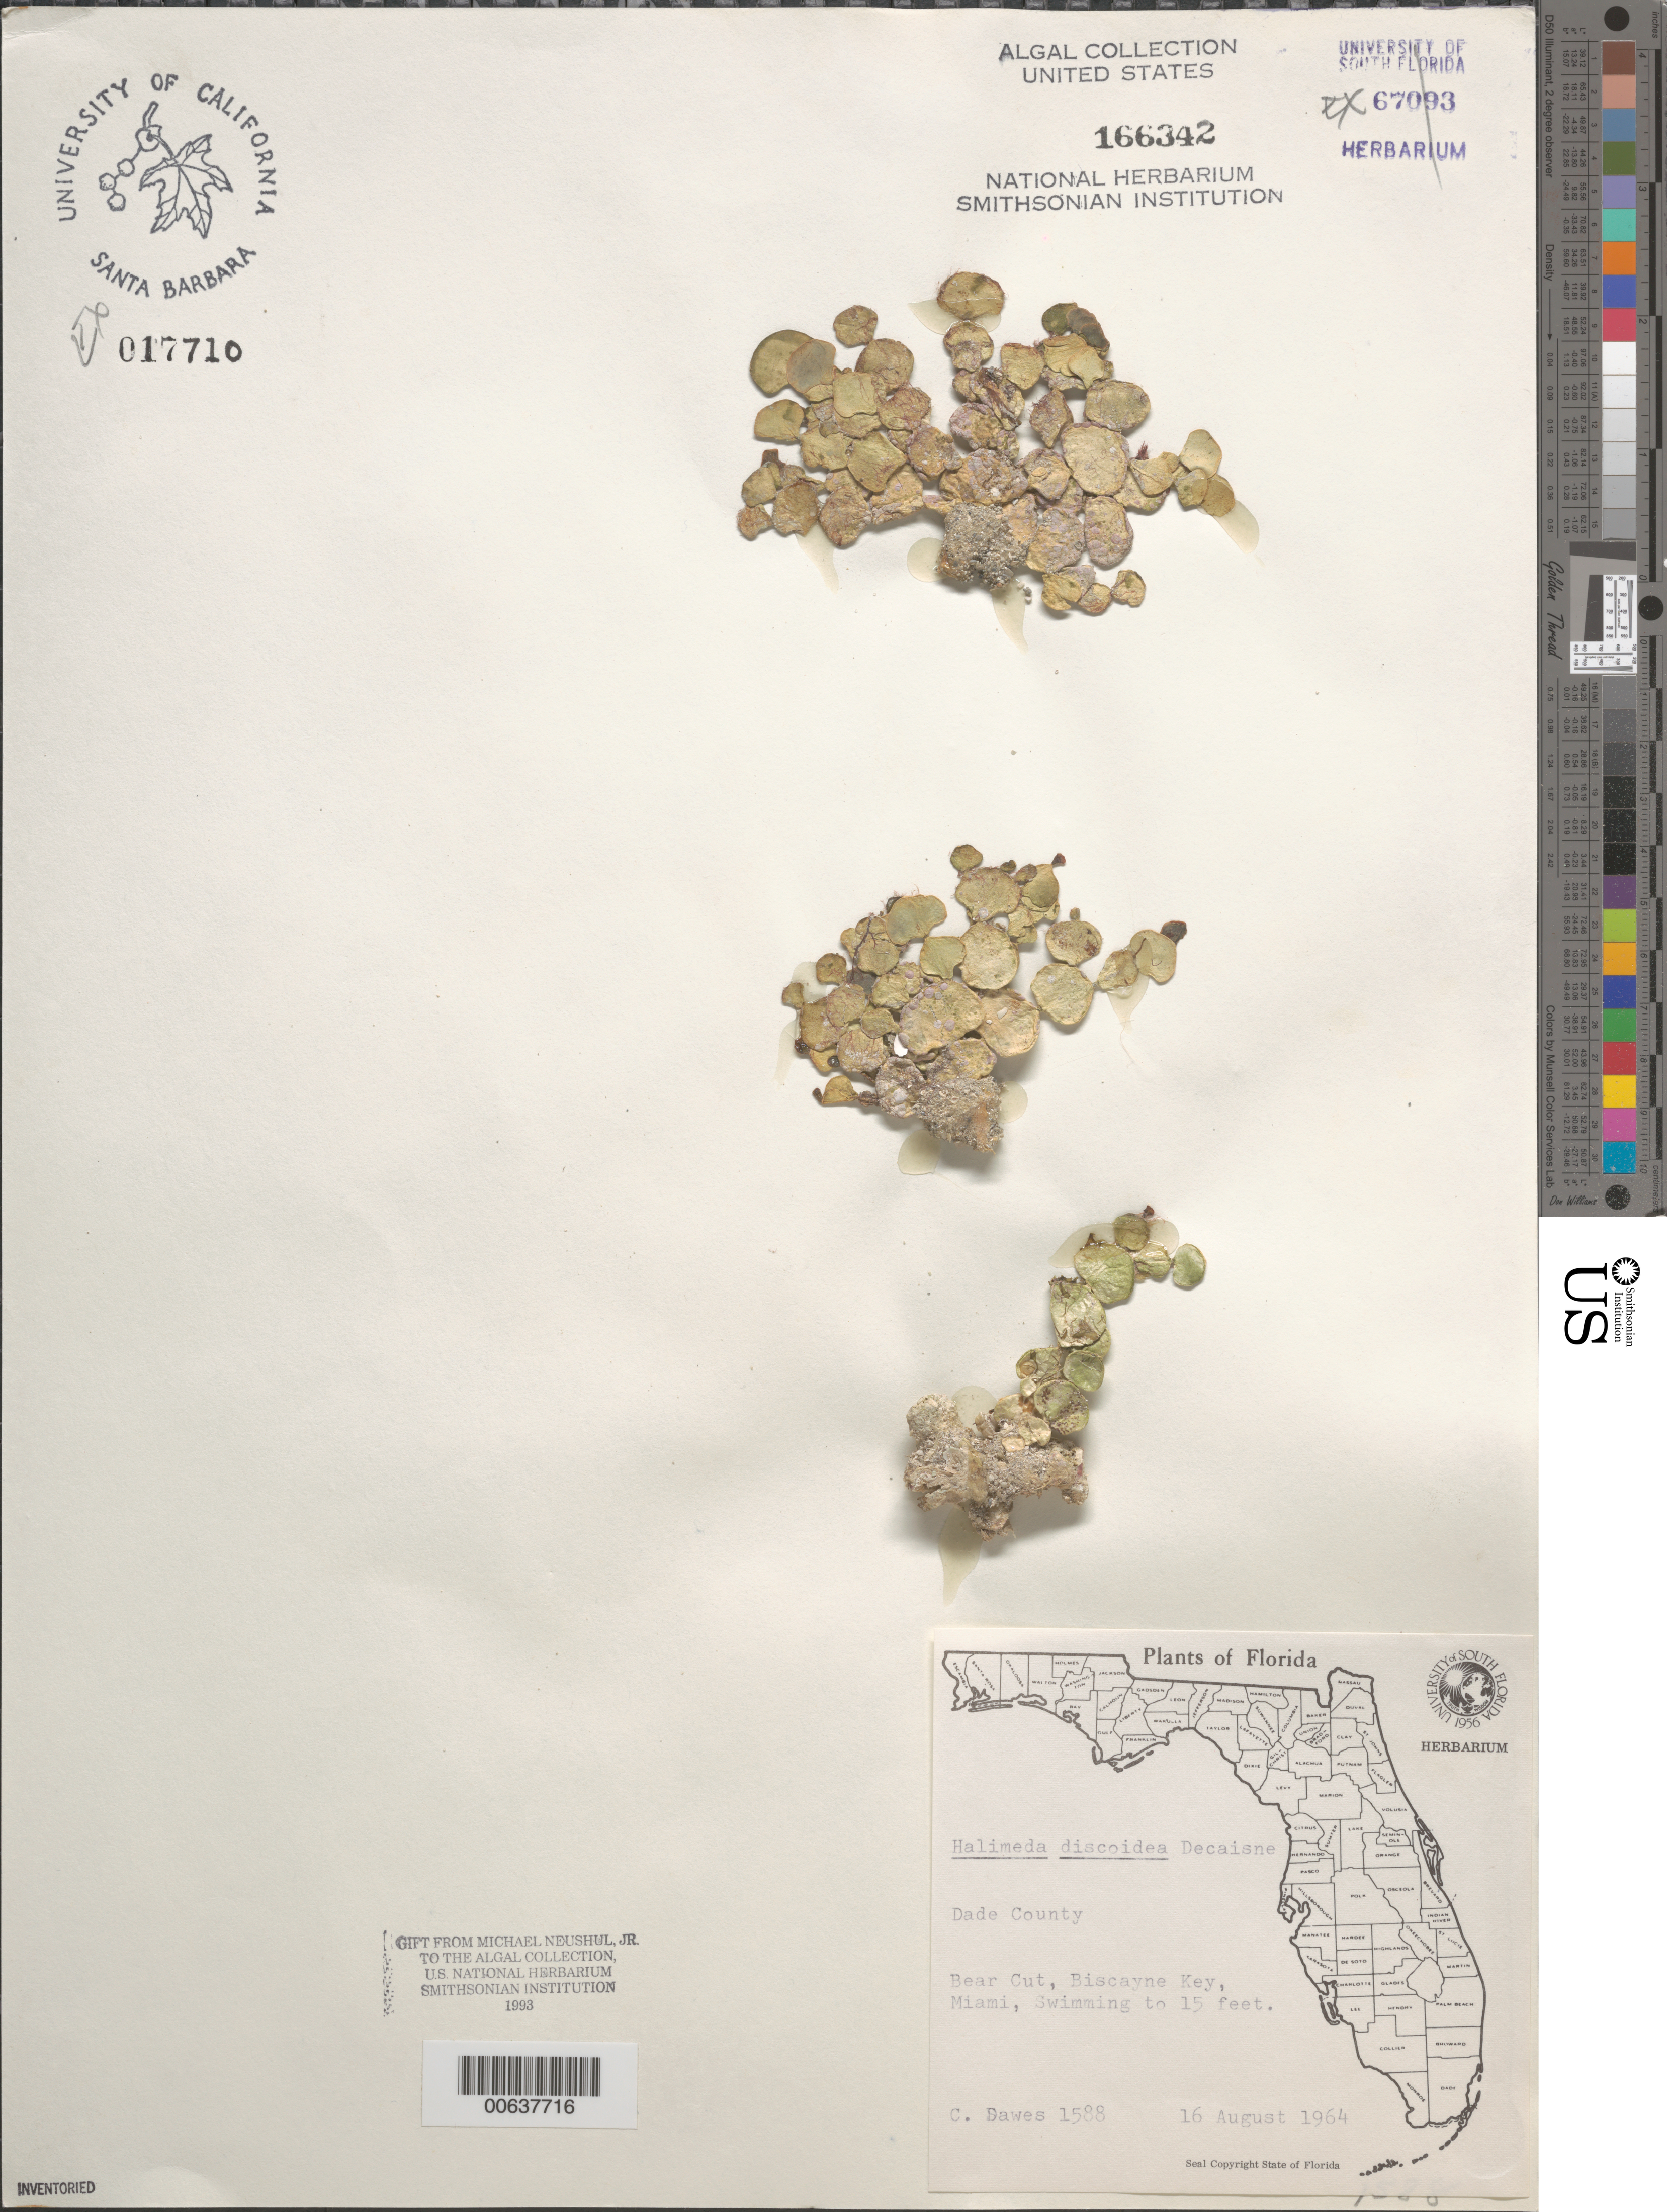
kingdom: Plantae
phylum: Chlorophyta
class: Ulvophyceae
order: Bryopsidales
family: Halimedaceae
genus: Halimeda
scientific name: Halimeda discoidea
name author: Decne.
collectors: C. Dawes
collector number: CJD 1588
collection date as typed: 16 Aug 1964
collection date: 1964-08-16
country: United States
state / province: Florida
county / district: Miami-Dade County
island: Key Biscayne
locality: Bear Cut, Miami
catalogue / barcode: US 166342